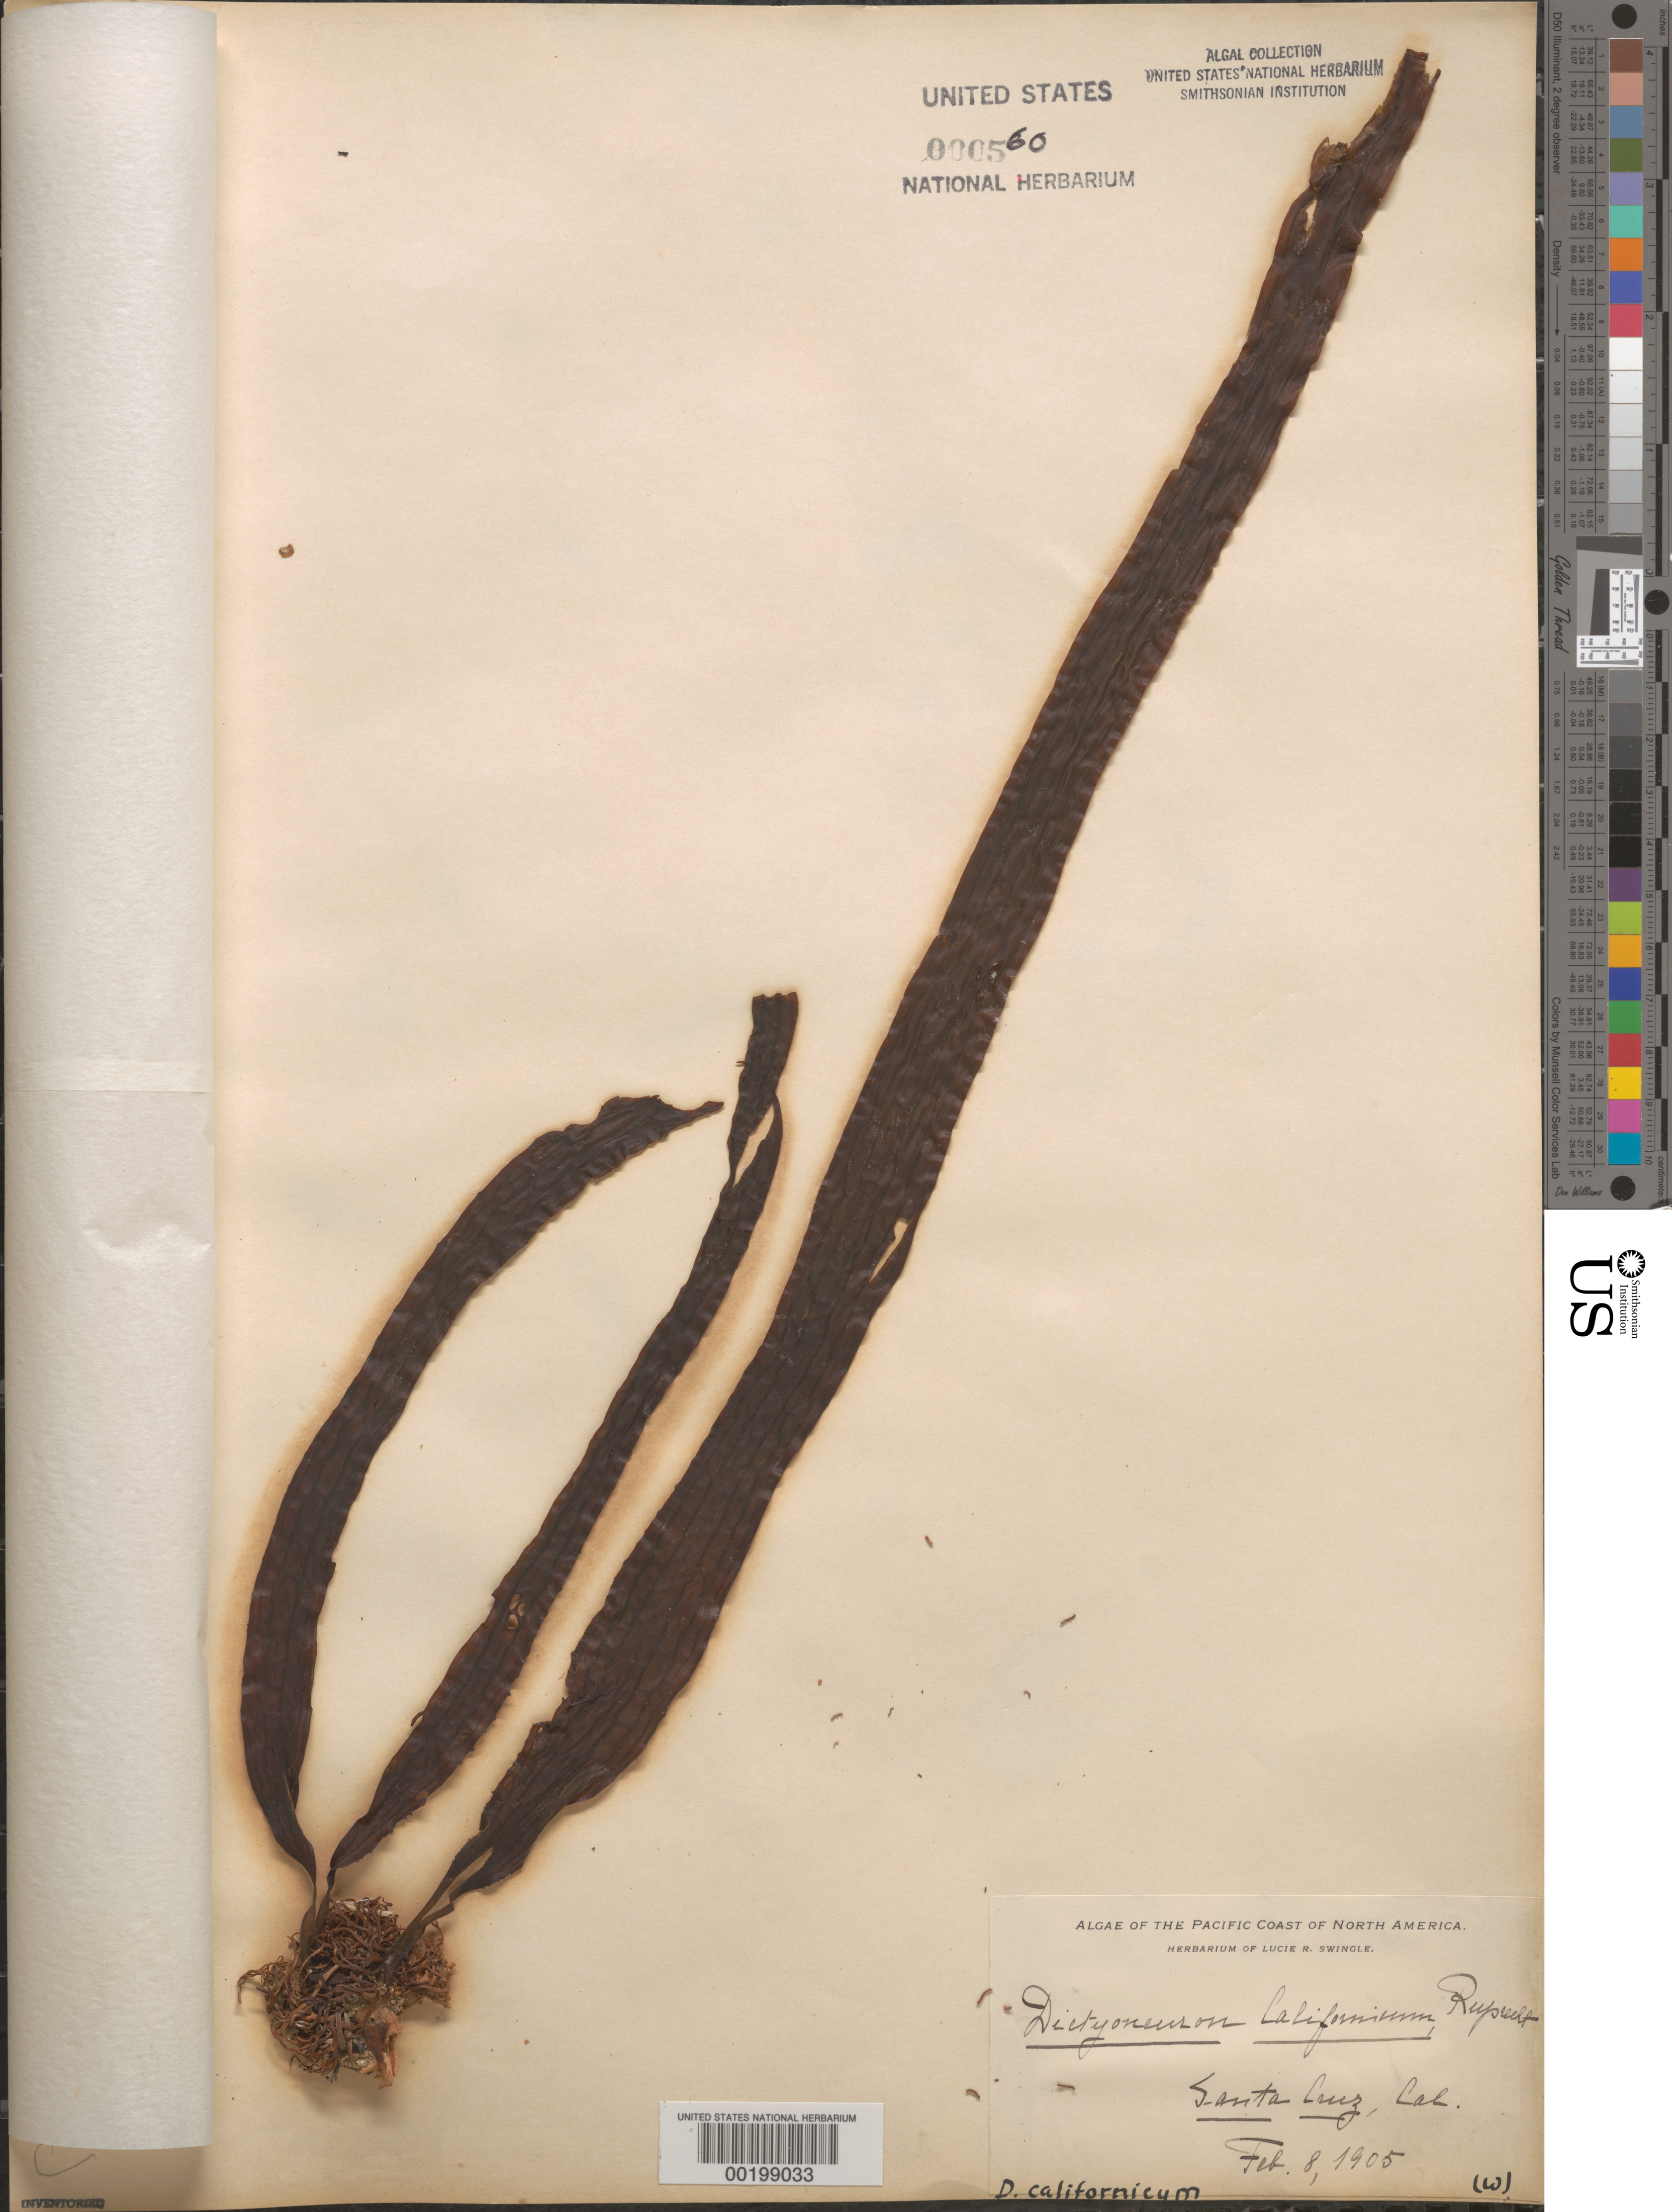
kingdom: Chromista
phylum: Ochrophyta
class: Phaeophyceae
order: Laminariales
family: Costariaceae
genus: Dictyoneurum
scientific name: Dictyoneurum californicum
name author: Rupr.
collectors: L. Swingle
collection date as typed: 08 Feb 1905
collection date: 1905-02-08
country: United States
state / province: California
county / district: Santa Cruz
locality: Santa Cruz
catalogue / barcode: US 560